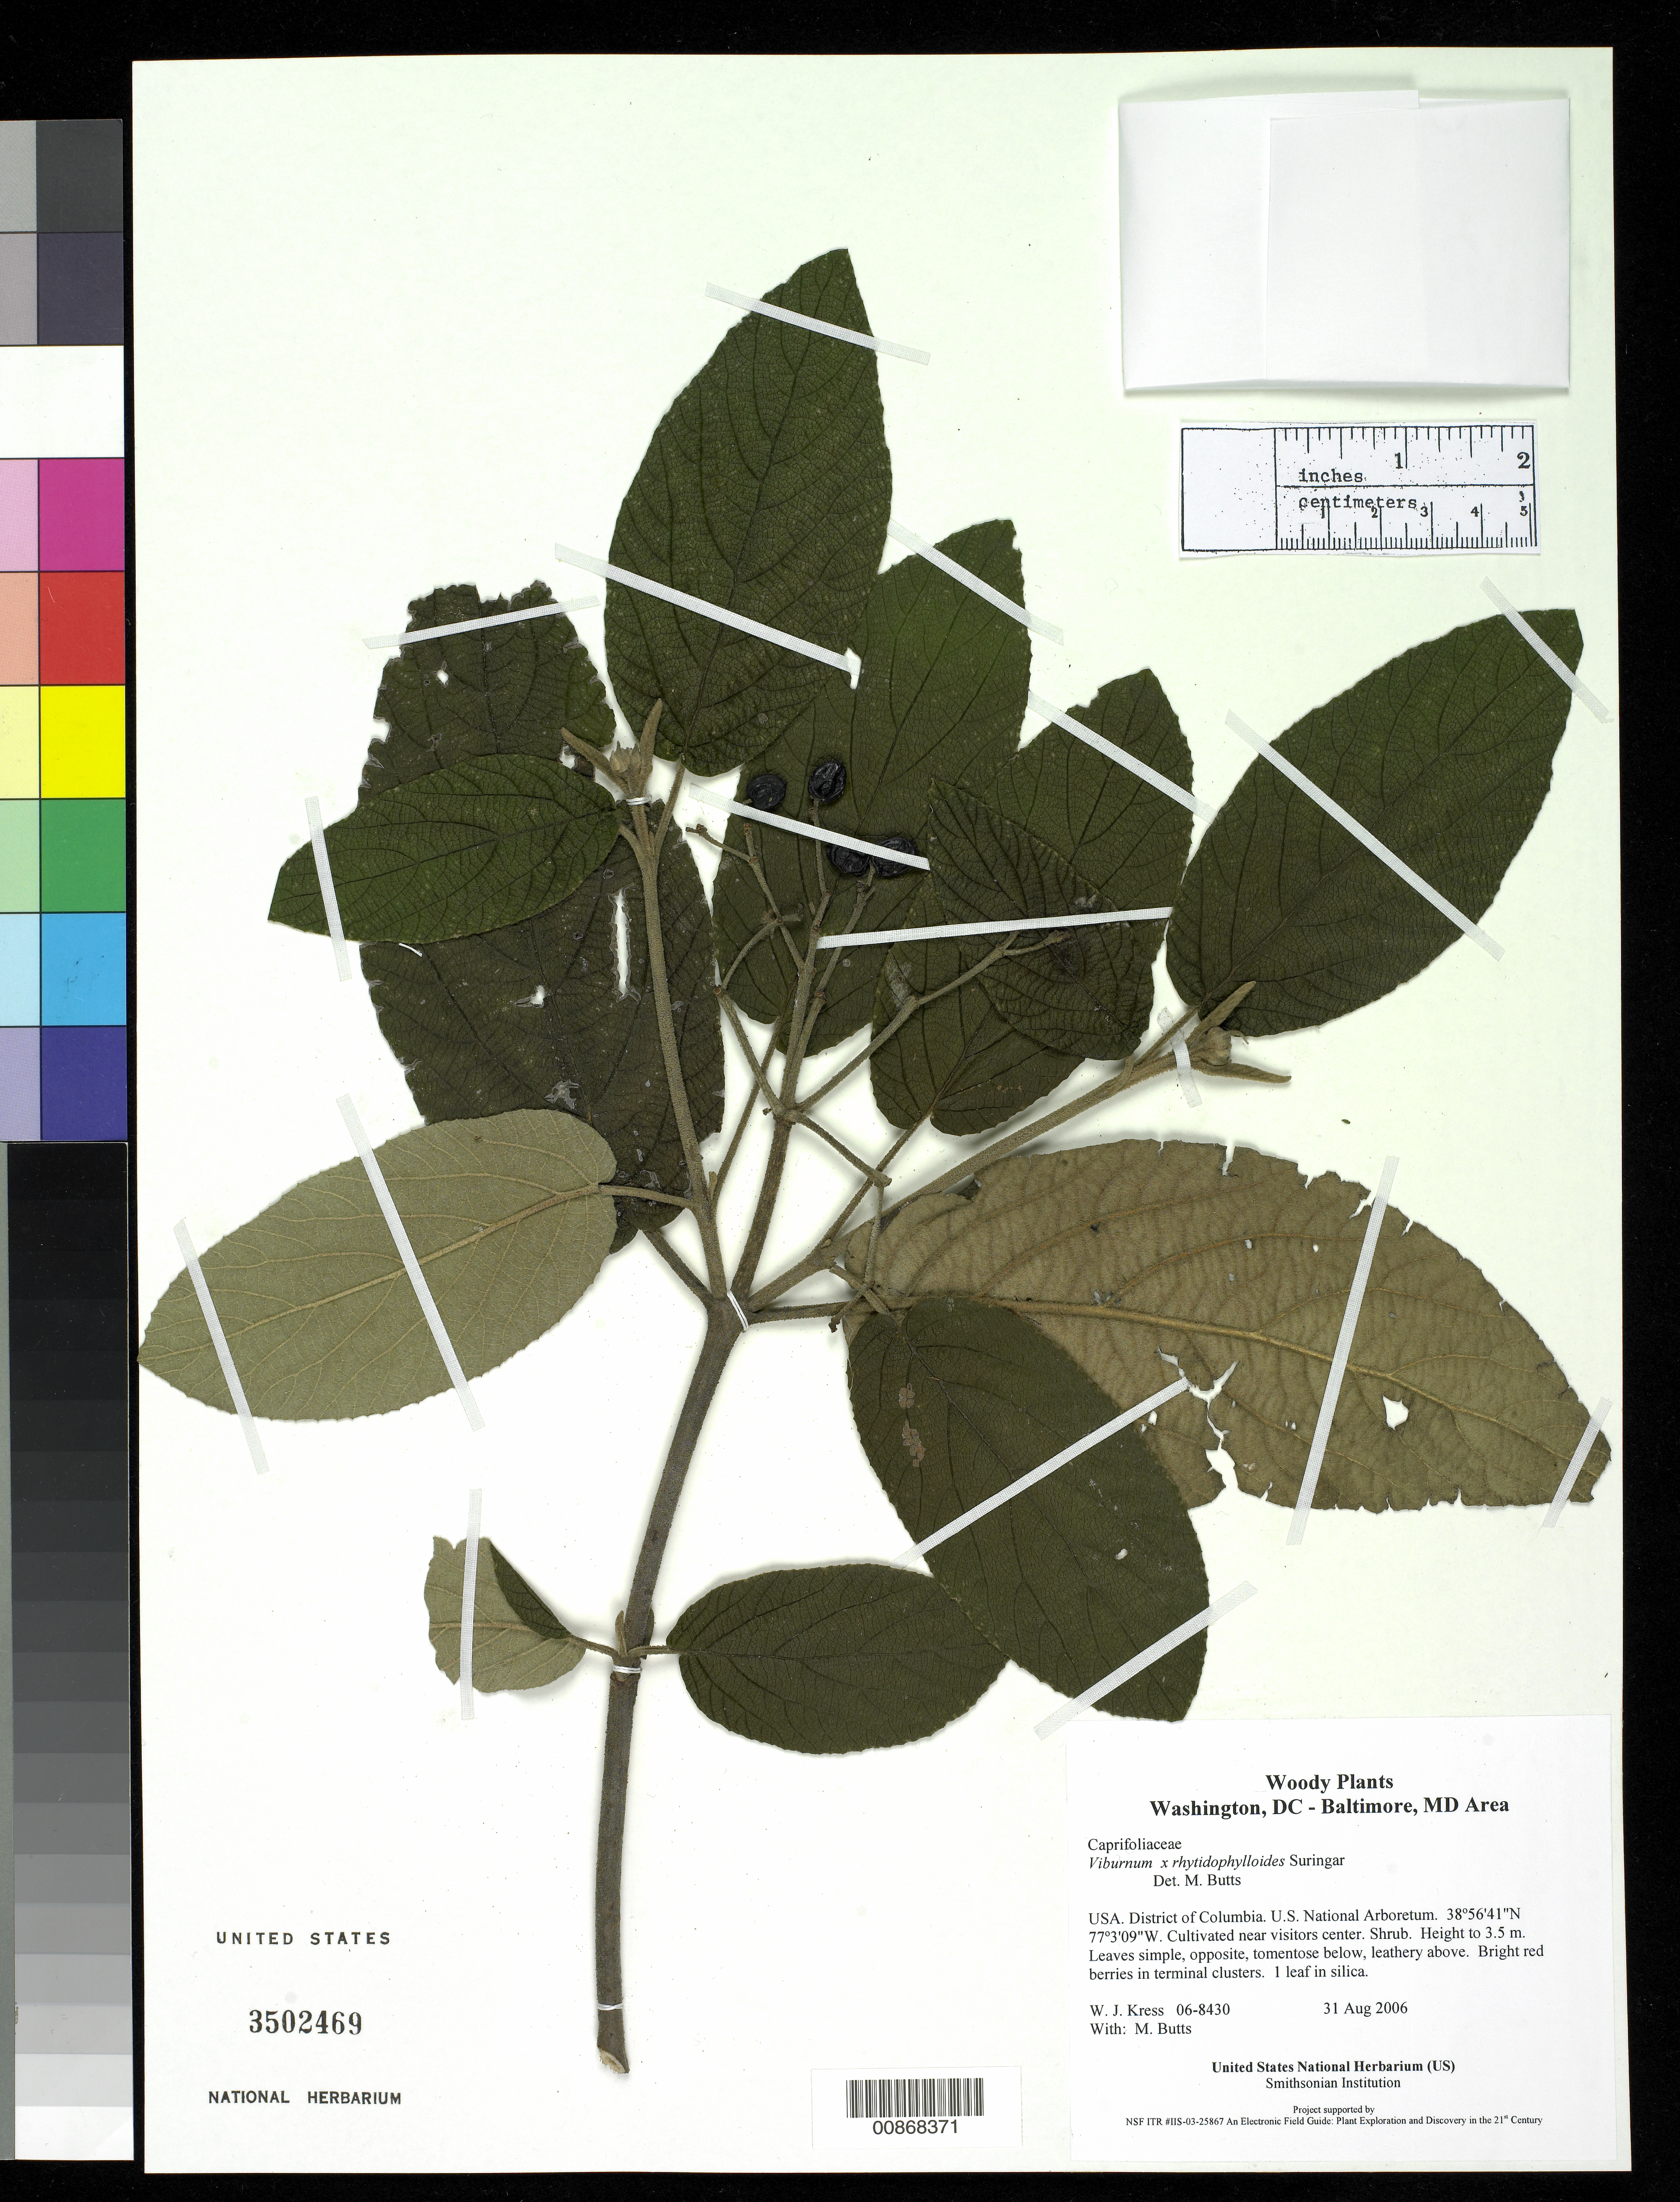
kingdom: Plantae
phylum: Tracheophyta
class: Magnoliopsida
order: Dipsacales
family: Viburnaceae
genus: Viburnum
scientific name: Viburnum rhytidophylloides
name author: Suringar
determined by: Butts, M. B.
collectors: W. J. Kress & M. B. Butts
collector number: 06-8430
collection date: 2006-08-31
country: United States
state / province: District of Columbia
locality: U.S. National Arboretum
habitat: Cultivated near visitors center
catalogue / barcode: US 3502469